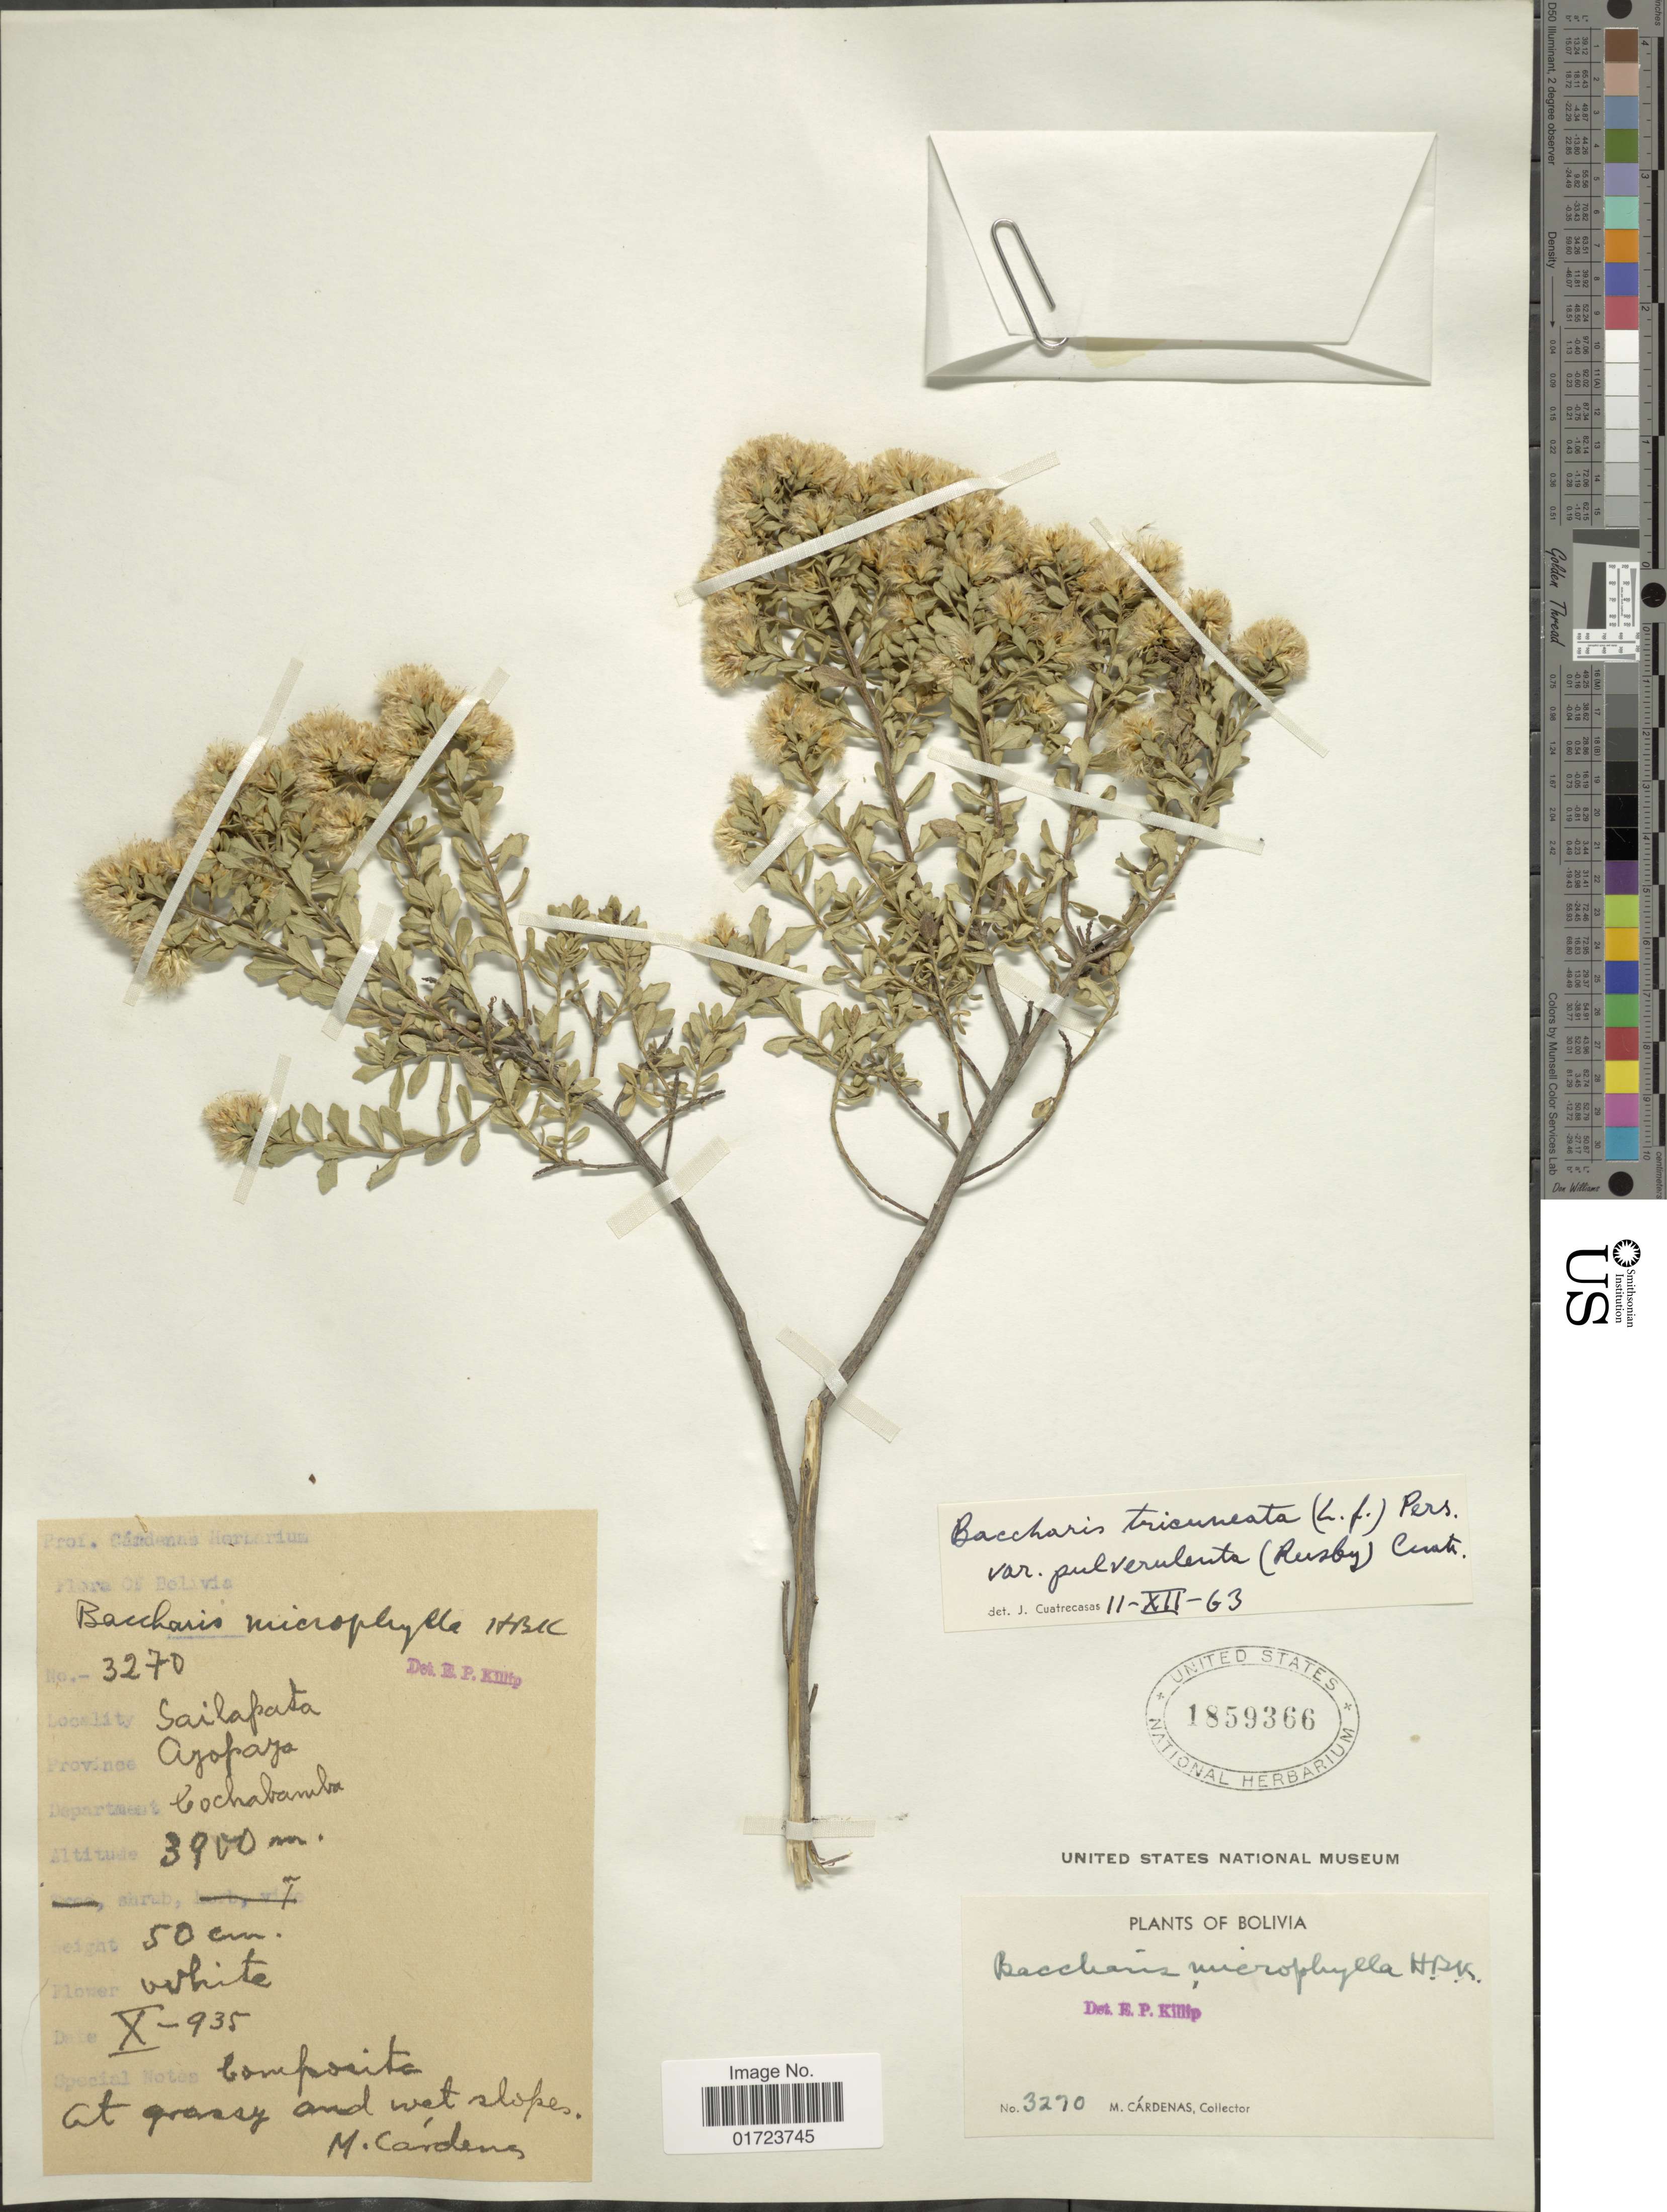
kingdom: Plantae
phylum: Tracheophyta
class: Magnoliopsida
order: Asterales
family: Asteraceae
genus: Baccharis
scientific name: Baccharis tricuneata var. pulverulenta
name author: (L. f.) Pers.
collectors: M. Cárdenas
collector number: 3270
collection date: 1935-10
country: Bolivia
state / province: Cochabamba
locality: Sailapata, Azopazo, Cochabamba.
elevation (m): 3900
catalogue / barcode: US 1859366